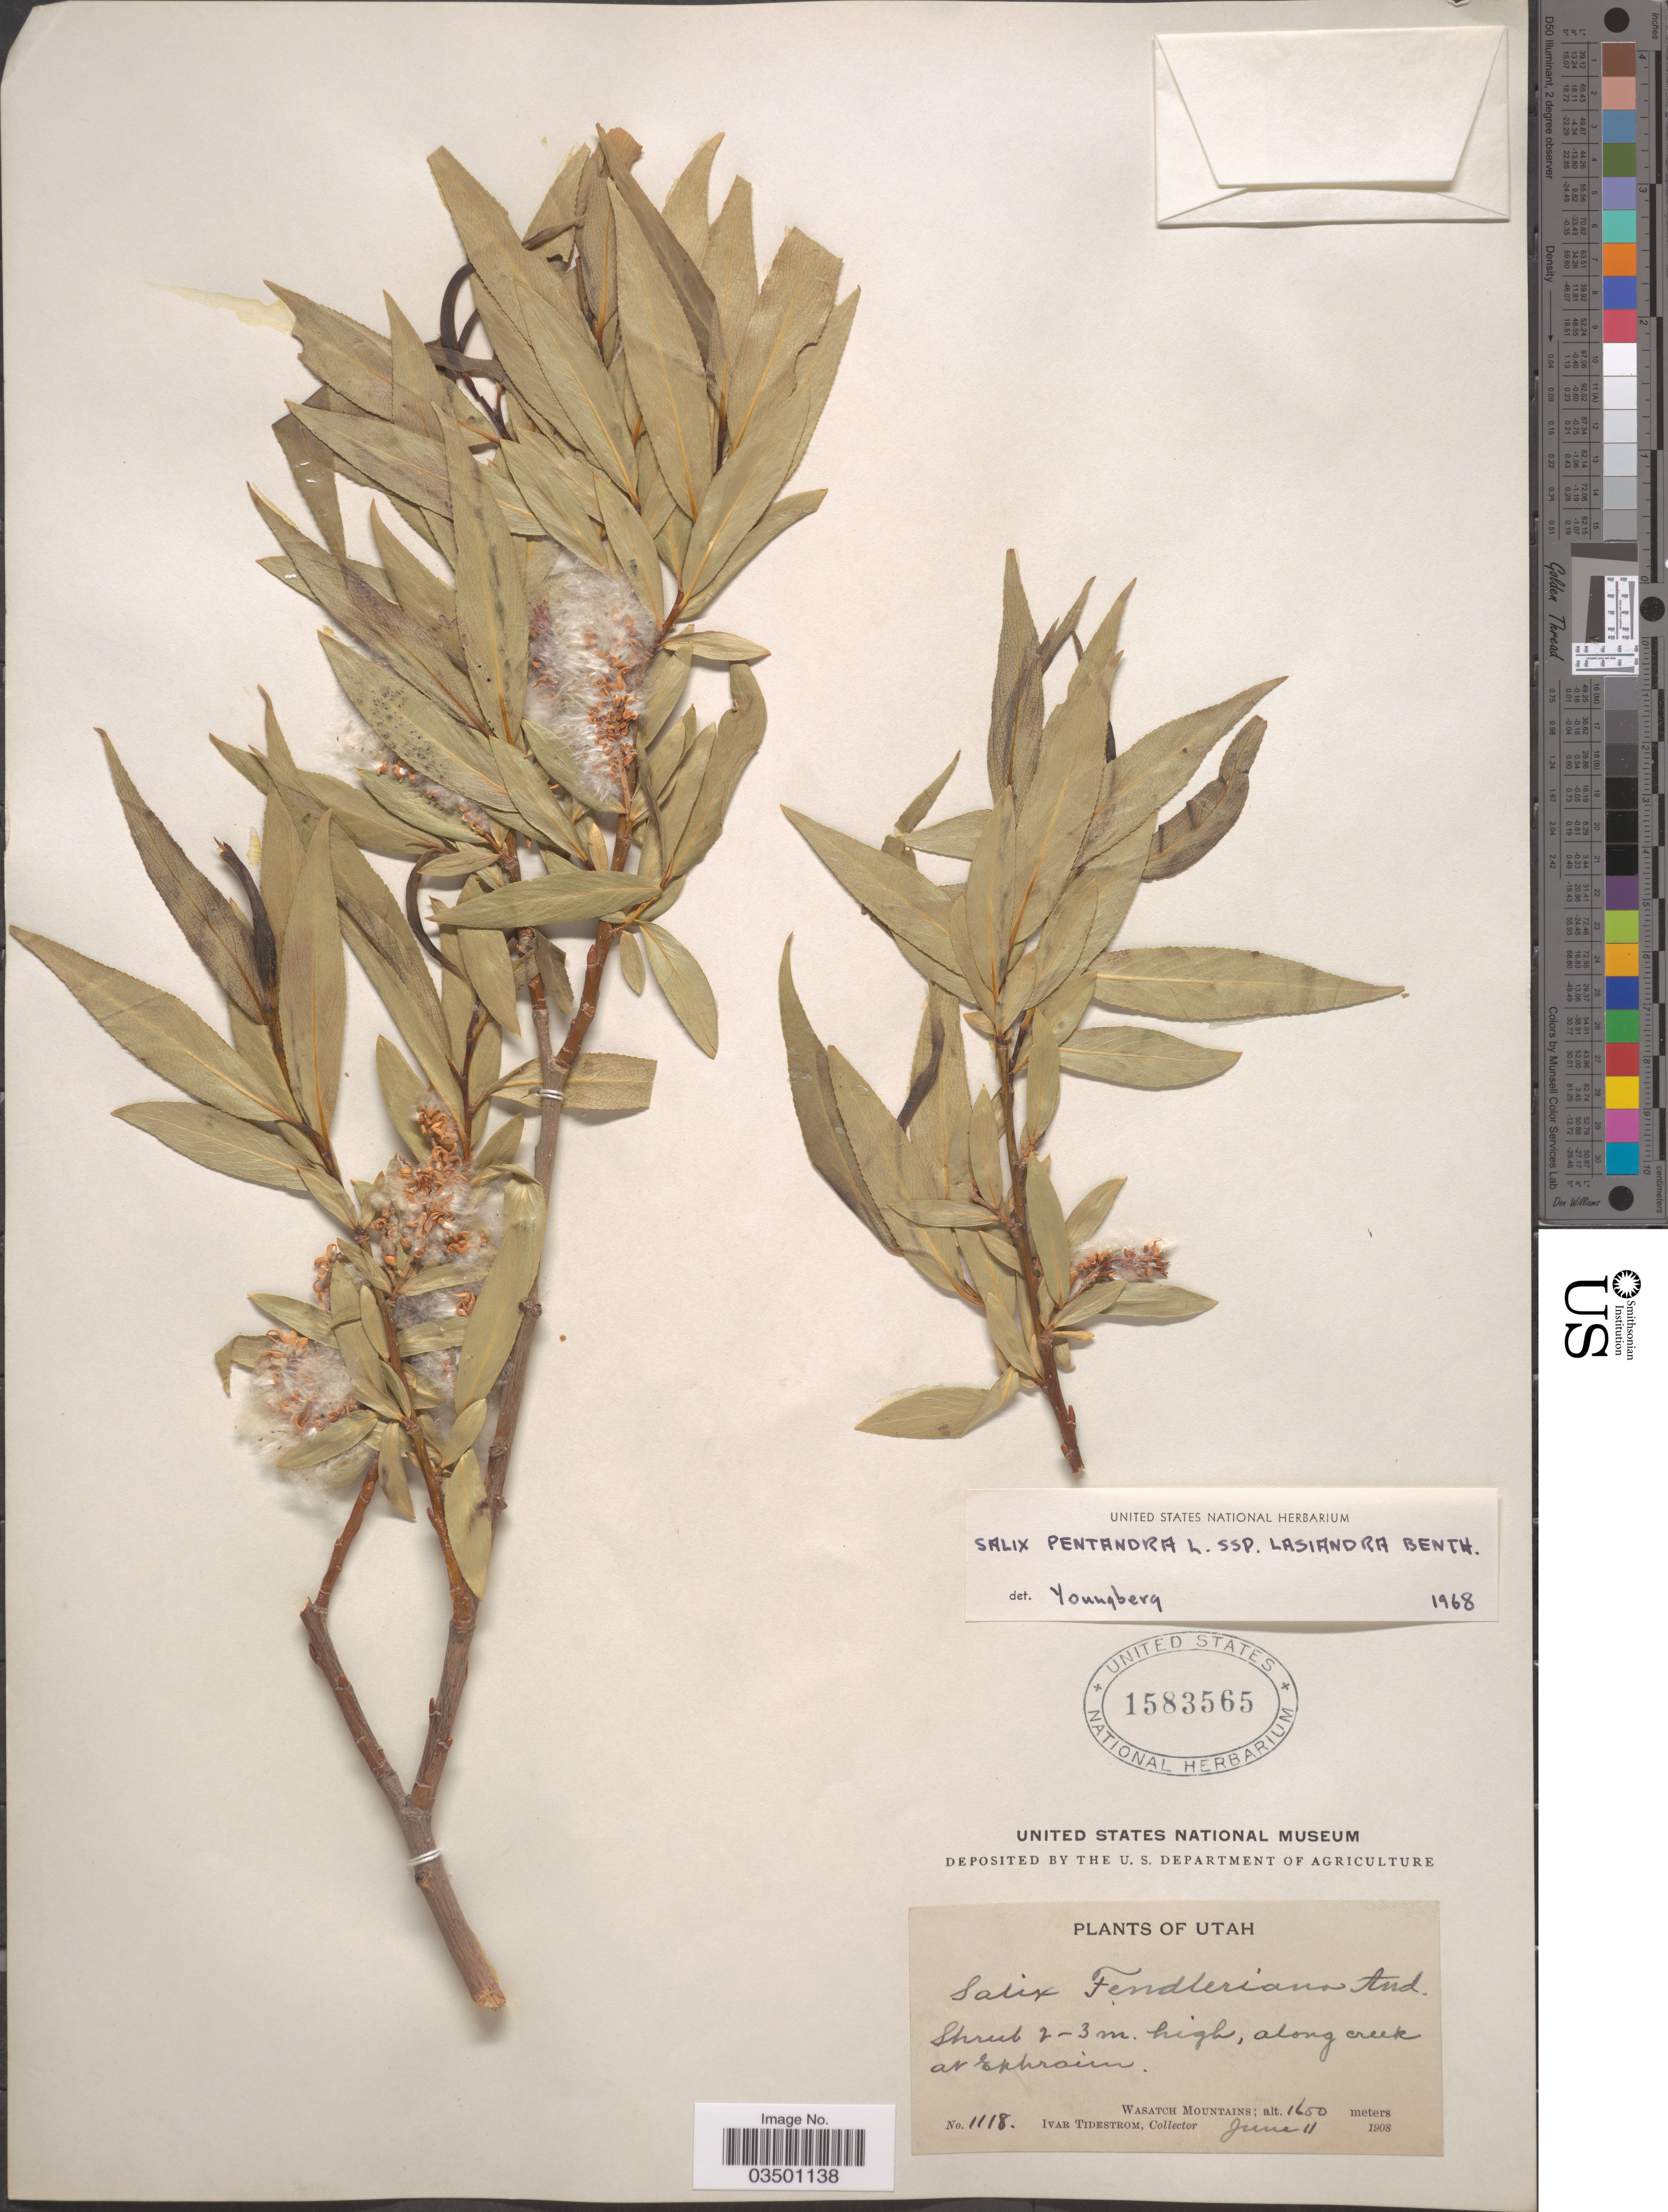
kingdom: Plantae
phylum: Tracheophyta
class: Magnoliopsida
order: Malpighiales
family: Salicaceae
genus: Salix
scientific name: Salix lasiandra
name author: Benth.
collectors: I. F. Tidestrom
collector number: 1118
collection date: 1908-06-11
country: United States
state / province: Utah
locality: Along creek on Ephraim. Wasatch Mountains.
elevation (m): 1650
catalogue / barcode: US 1583565